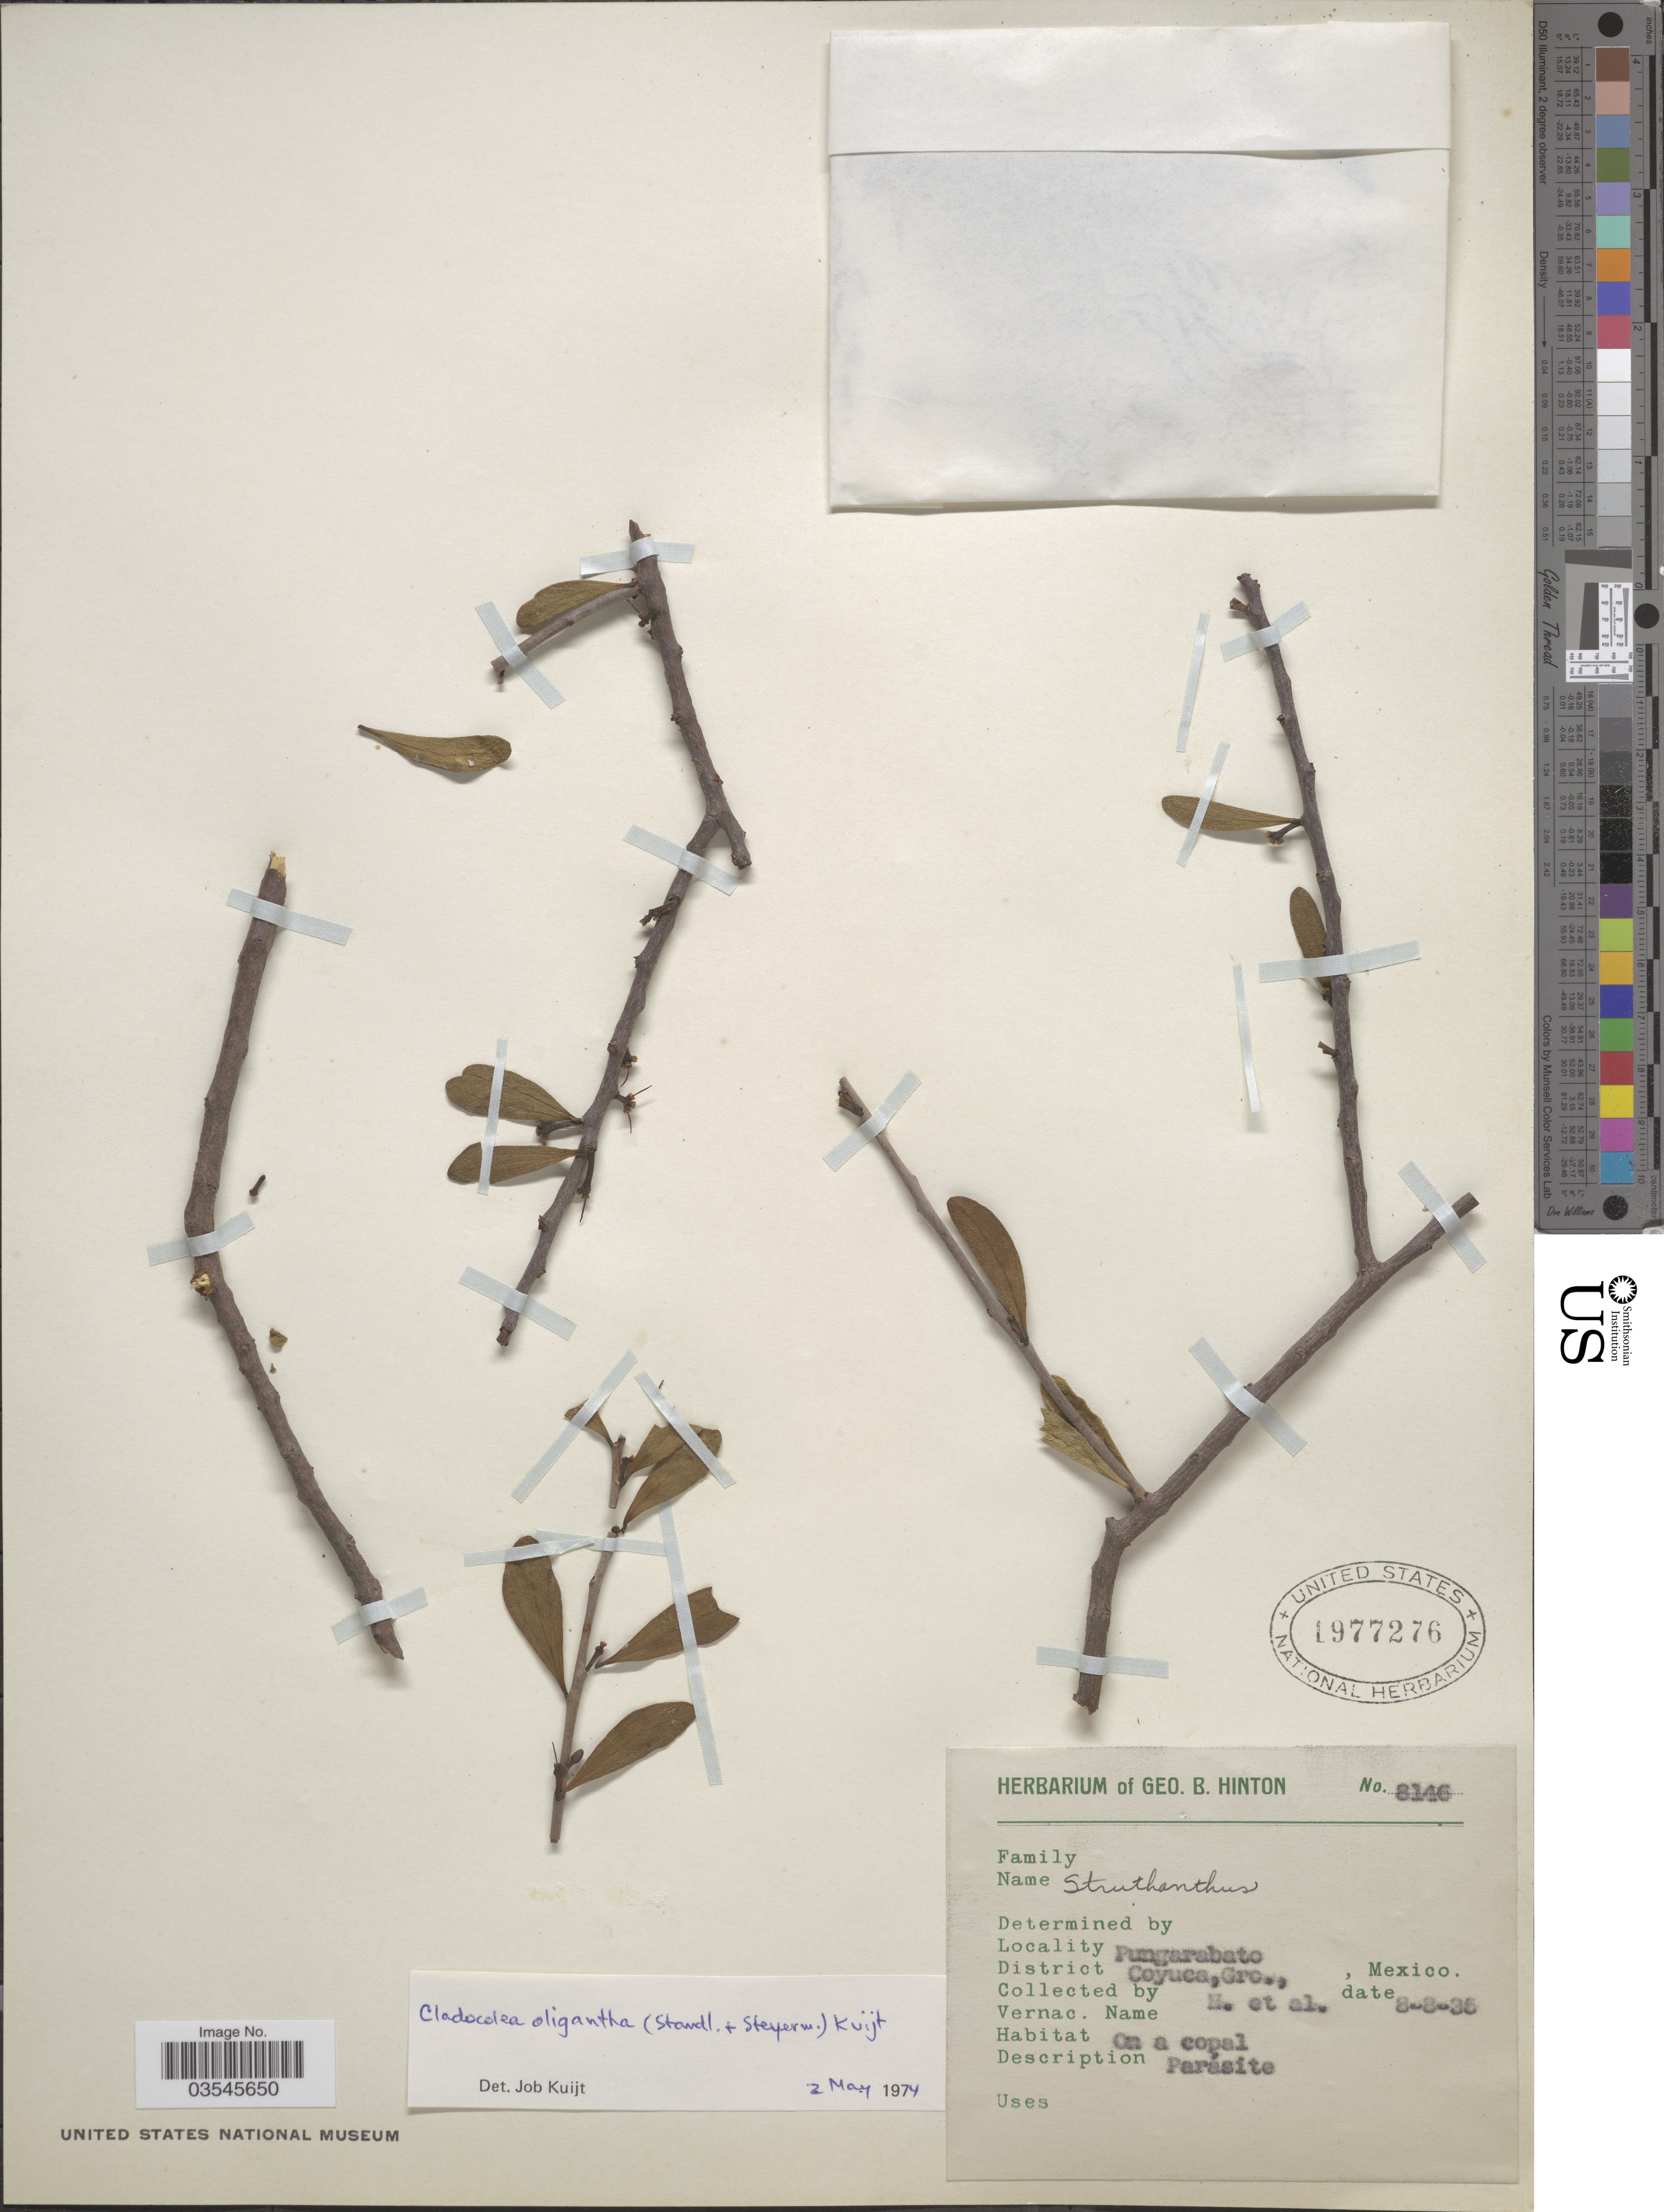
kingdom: Plantae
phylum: Tracheophyta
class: Magnoliopsida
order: Santalales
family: Loranthaceae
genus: Cladocolea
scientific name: Cladocolea oligantha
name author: (Standl. & Steyerm.) Kuijt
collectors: G. B. Hinton & et al.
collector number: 8146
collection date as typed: Transcribed d/m/y: 8/8/35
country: Mexico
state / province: Guerrero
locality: Pungarabato. District Coyuca.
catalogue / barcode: US 1977276